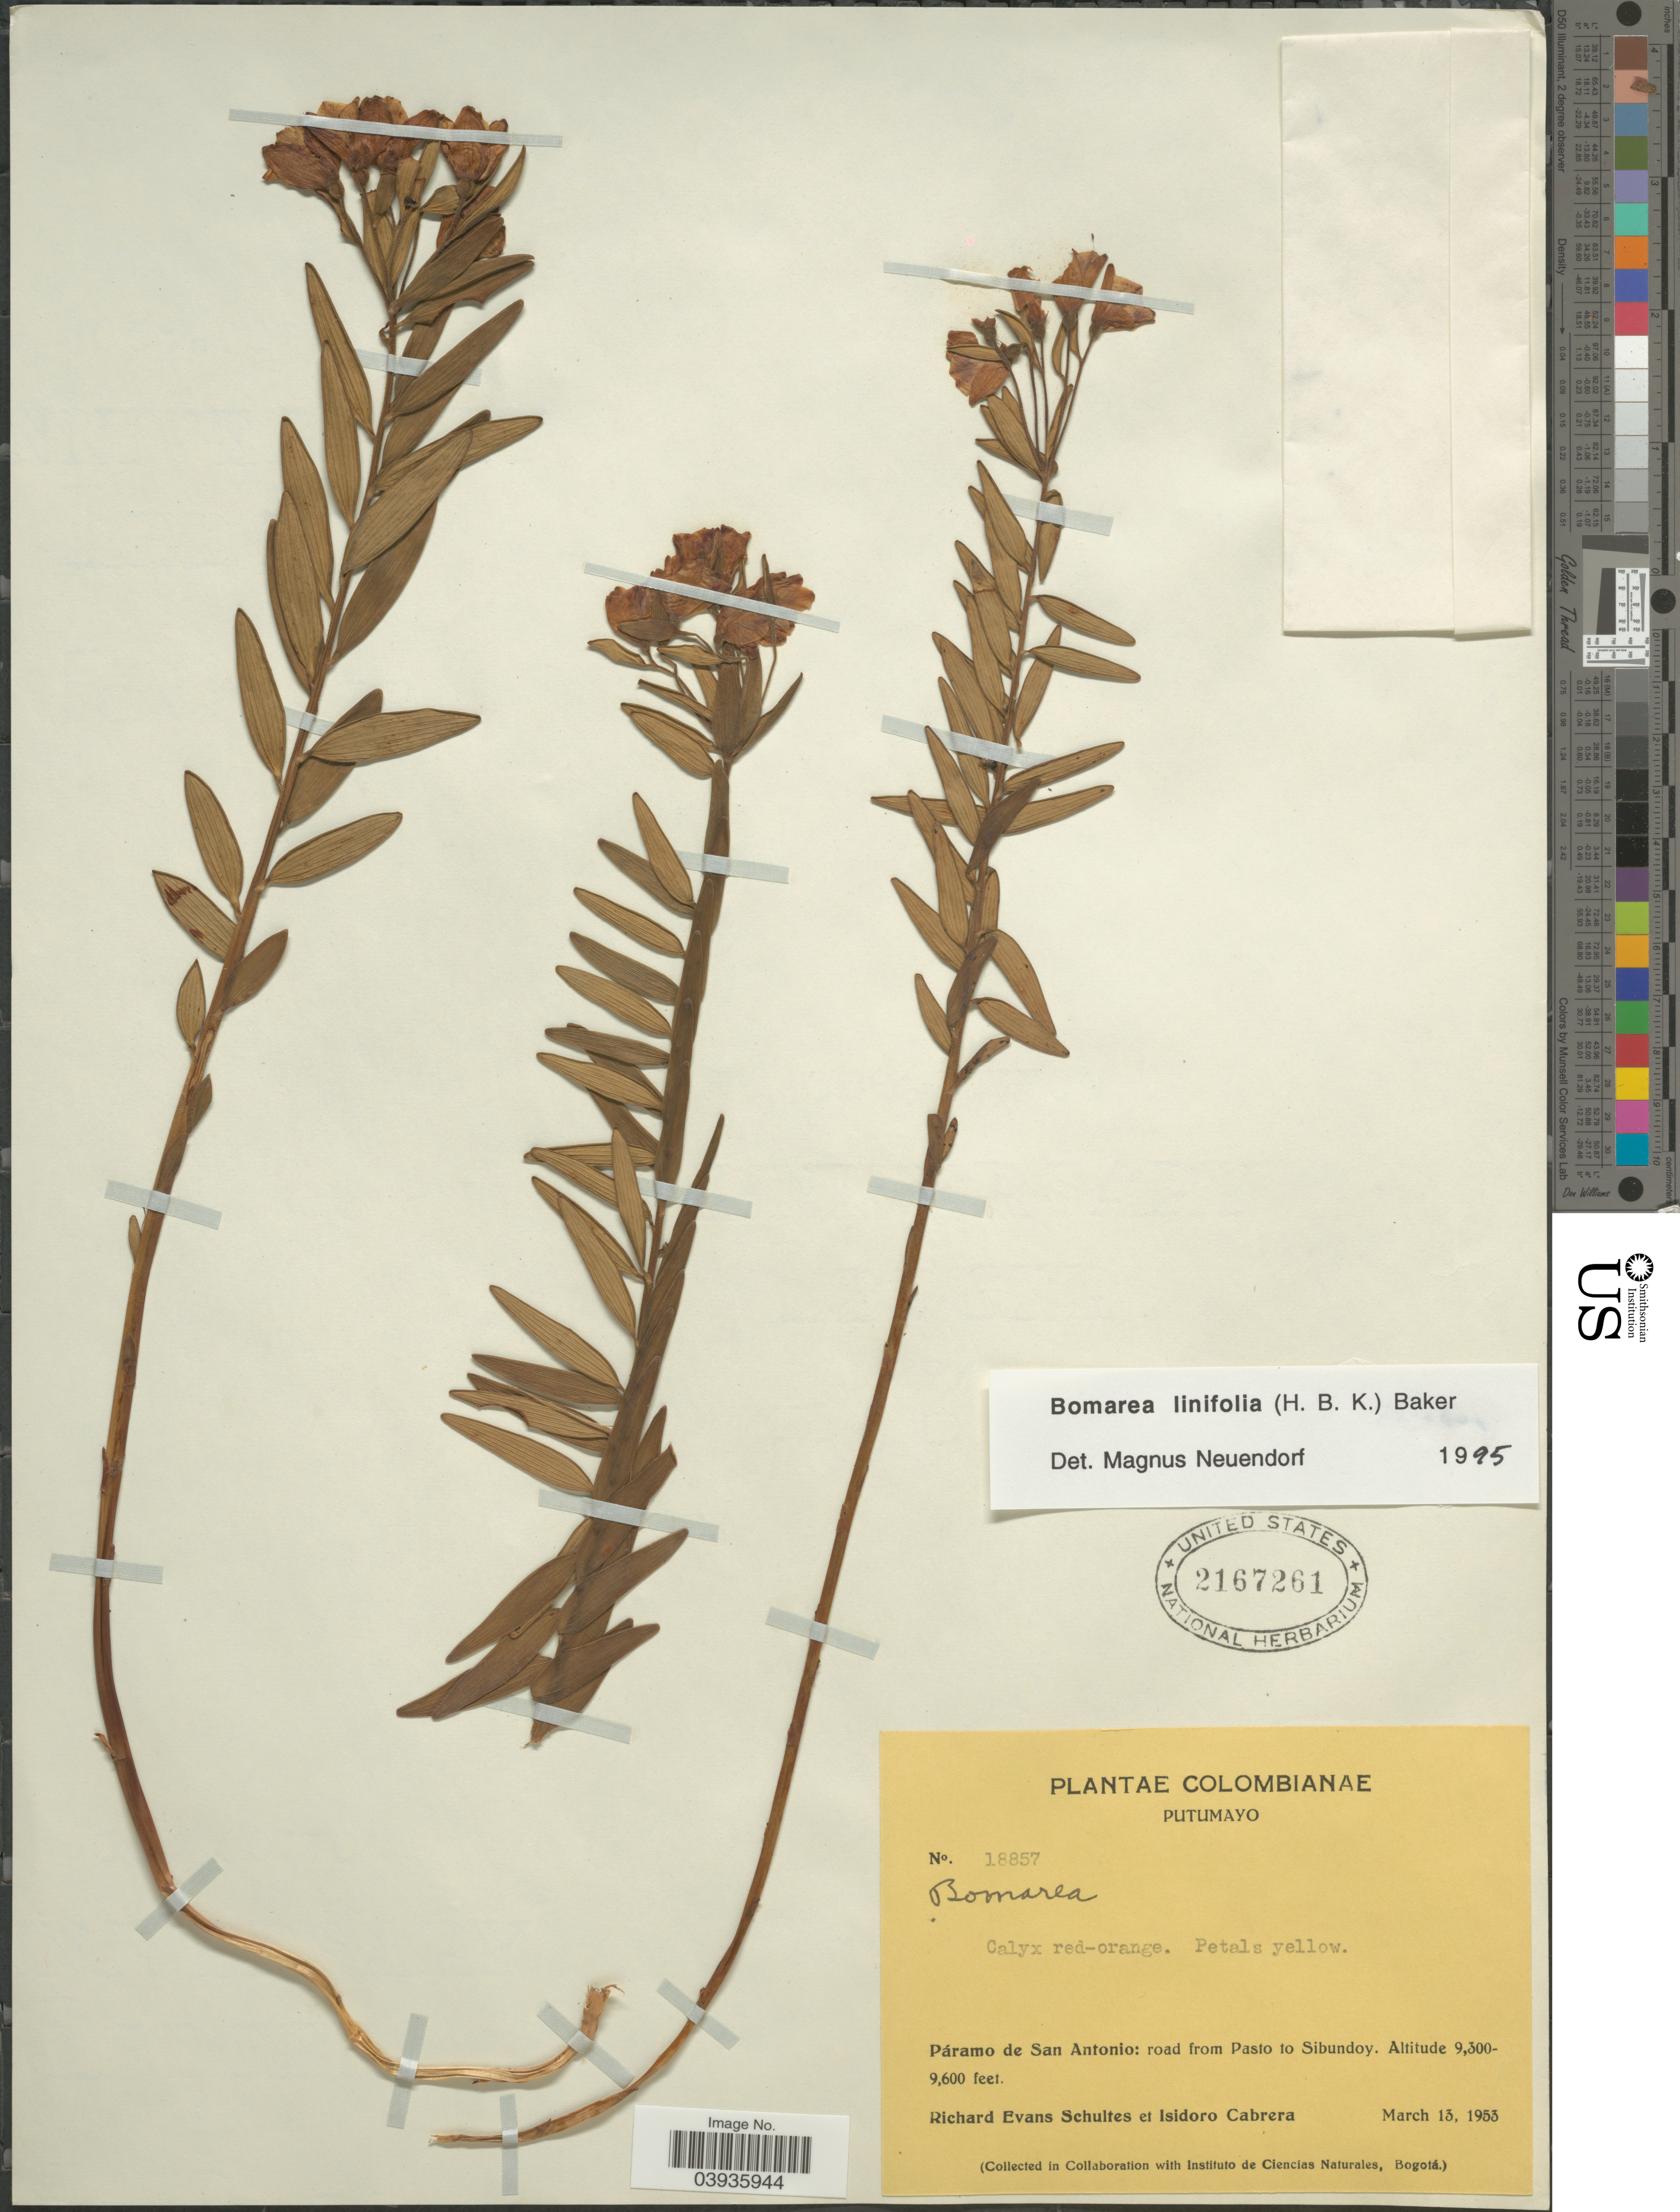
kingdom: Plantae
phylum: Tracheophyta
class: Liliopsida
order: Liliales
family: Alstroemeriaceae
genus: Bomarea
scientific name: Bomarea linifolia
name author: (Kunth) Baker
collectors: R. E. Schultes & I. Cabrera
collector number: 18857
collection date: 1953-03-13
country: Colombia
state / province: Putumayo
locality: Páramo de San Antonio: road from Pasto to Sibundoy.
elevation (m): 2835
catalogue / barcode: US 2167261